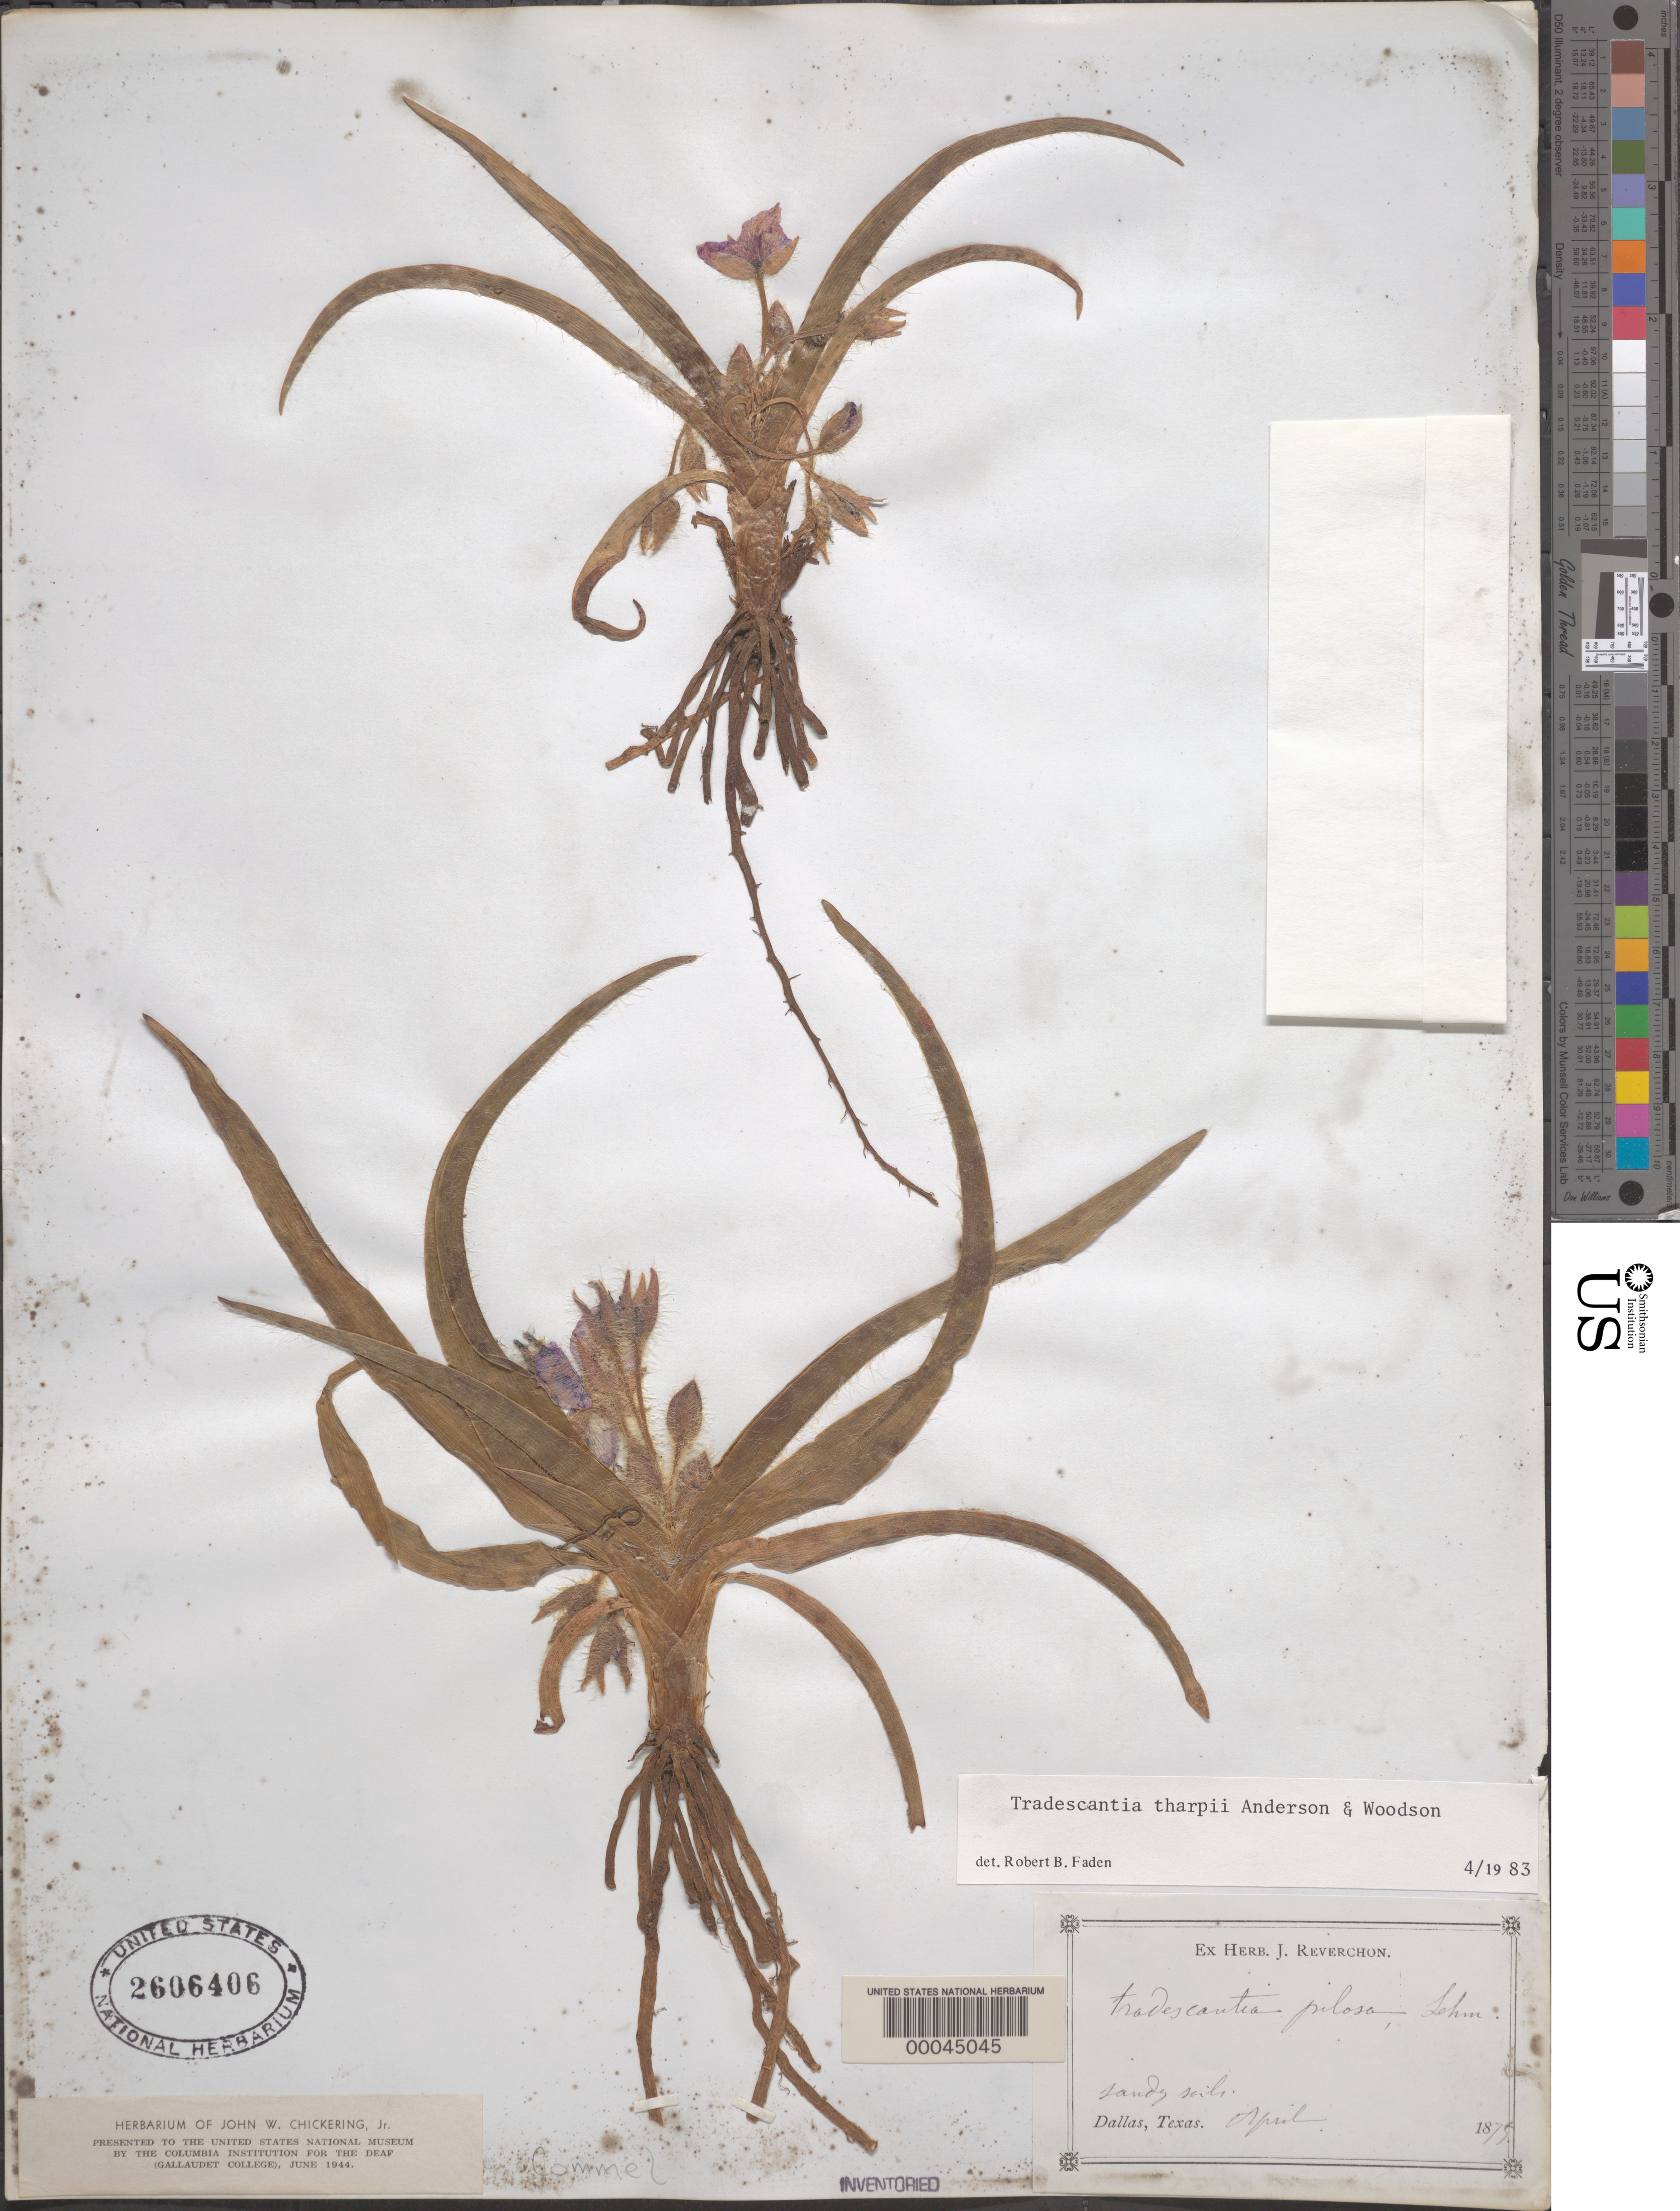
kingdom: Plantae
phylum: Tracheophyta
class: Liliopsida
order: Commelinales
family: Commelinaceae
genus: Tradescantia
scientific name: Tradescantia tharpii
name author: E.S. Anderson & Woodson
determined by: Faden, Robert B., (US), Smithsonian Institution - National Museum of Natural History (UNITED STATES)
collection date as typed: Apr 1875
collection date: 1875-04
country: United States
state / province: Texas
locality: Dallas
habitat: Sandy soil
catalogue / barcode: US 2606406